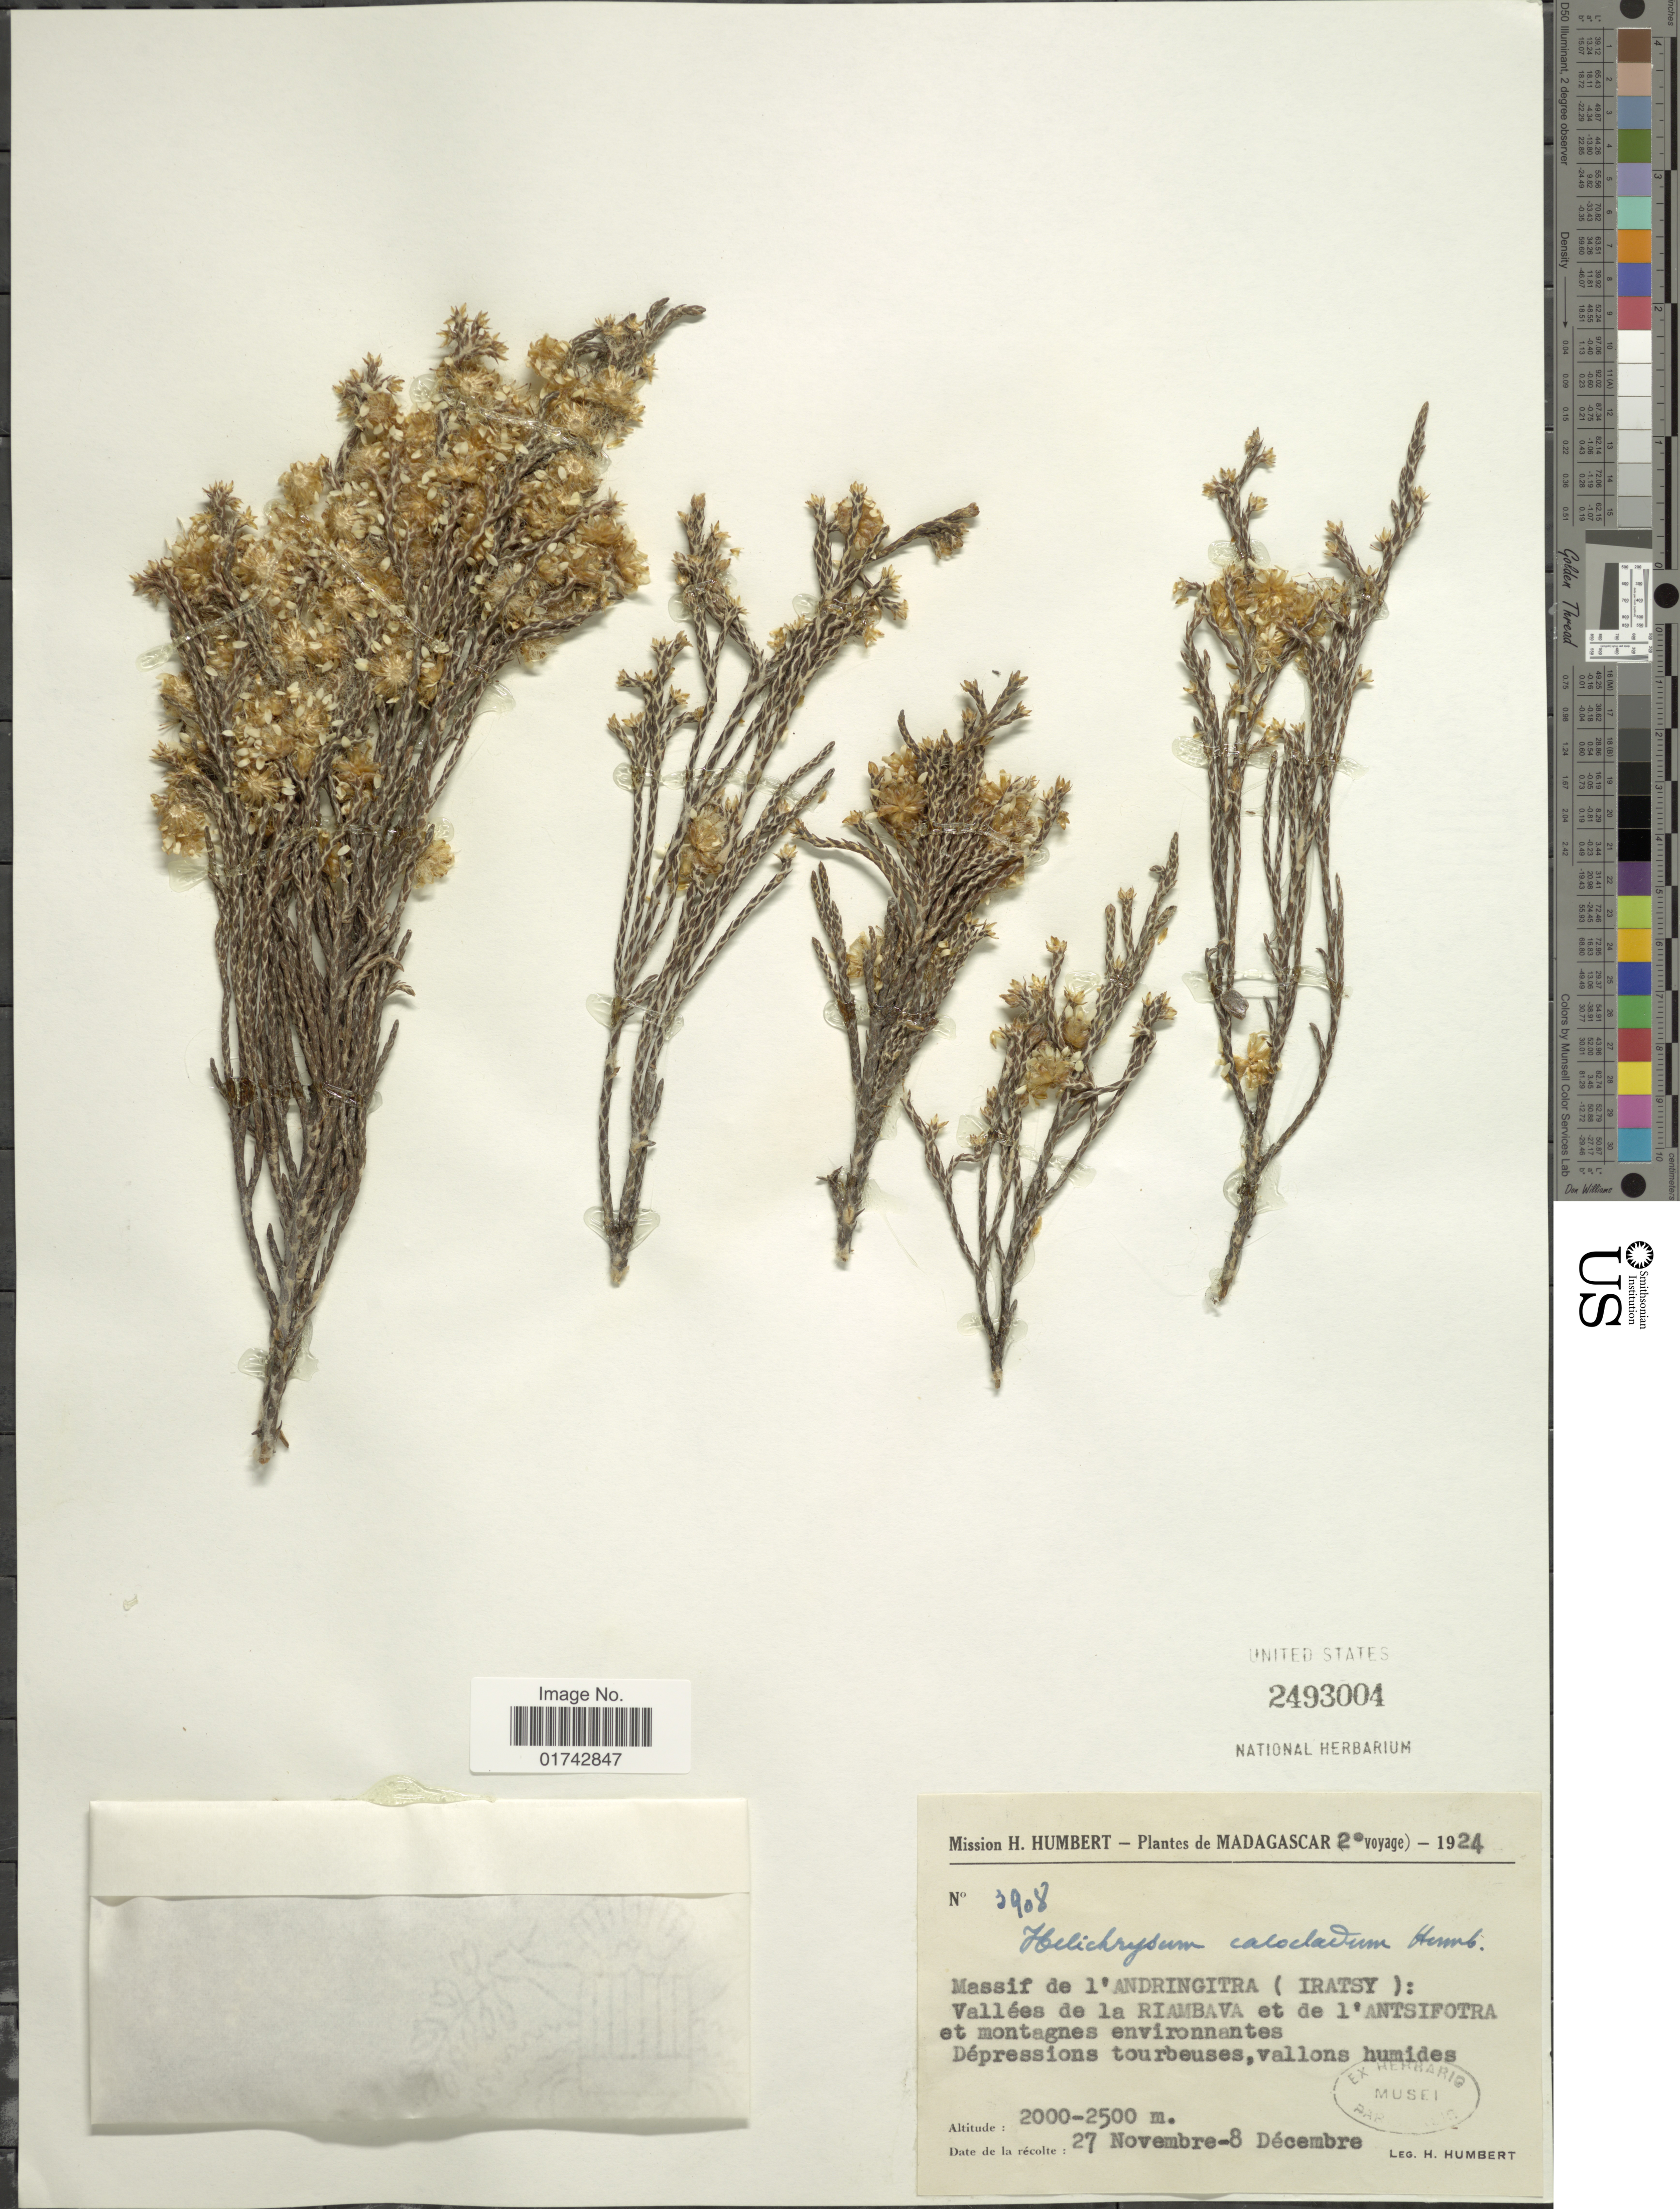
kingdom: Plantae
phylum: Tracheophyta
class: Magnoliopsida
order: Asterales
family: Asteraceae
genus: Helichrysum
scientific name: Helichrysum calocladum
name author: Humbert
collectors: H. Humbert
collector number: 3908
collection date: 1924-11-27/1924-12-08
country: Madagascar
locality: Massif de l'Andringitra (Iratsy): Vallées de la Riambava et de l'Antsifotra et montagnes environnantes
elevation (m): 2000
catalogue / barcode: US 2493004